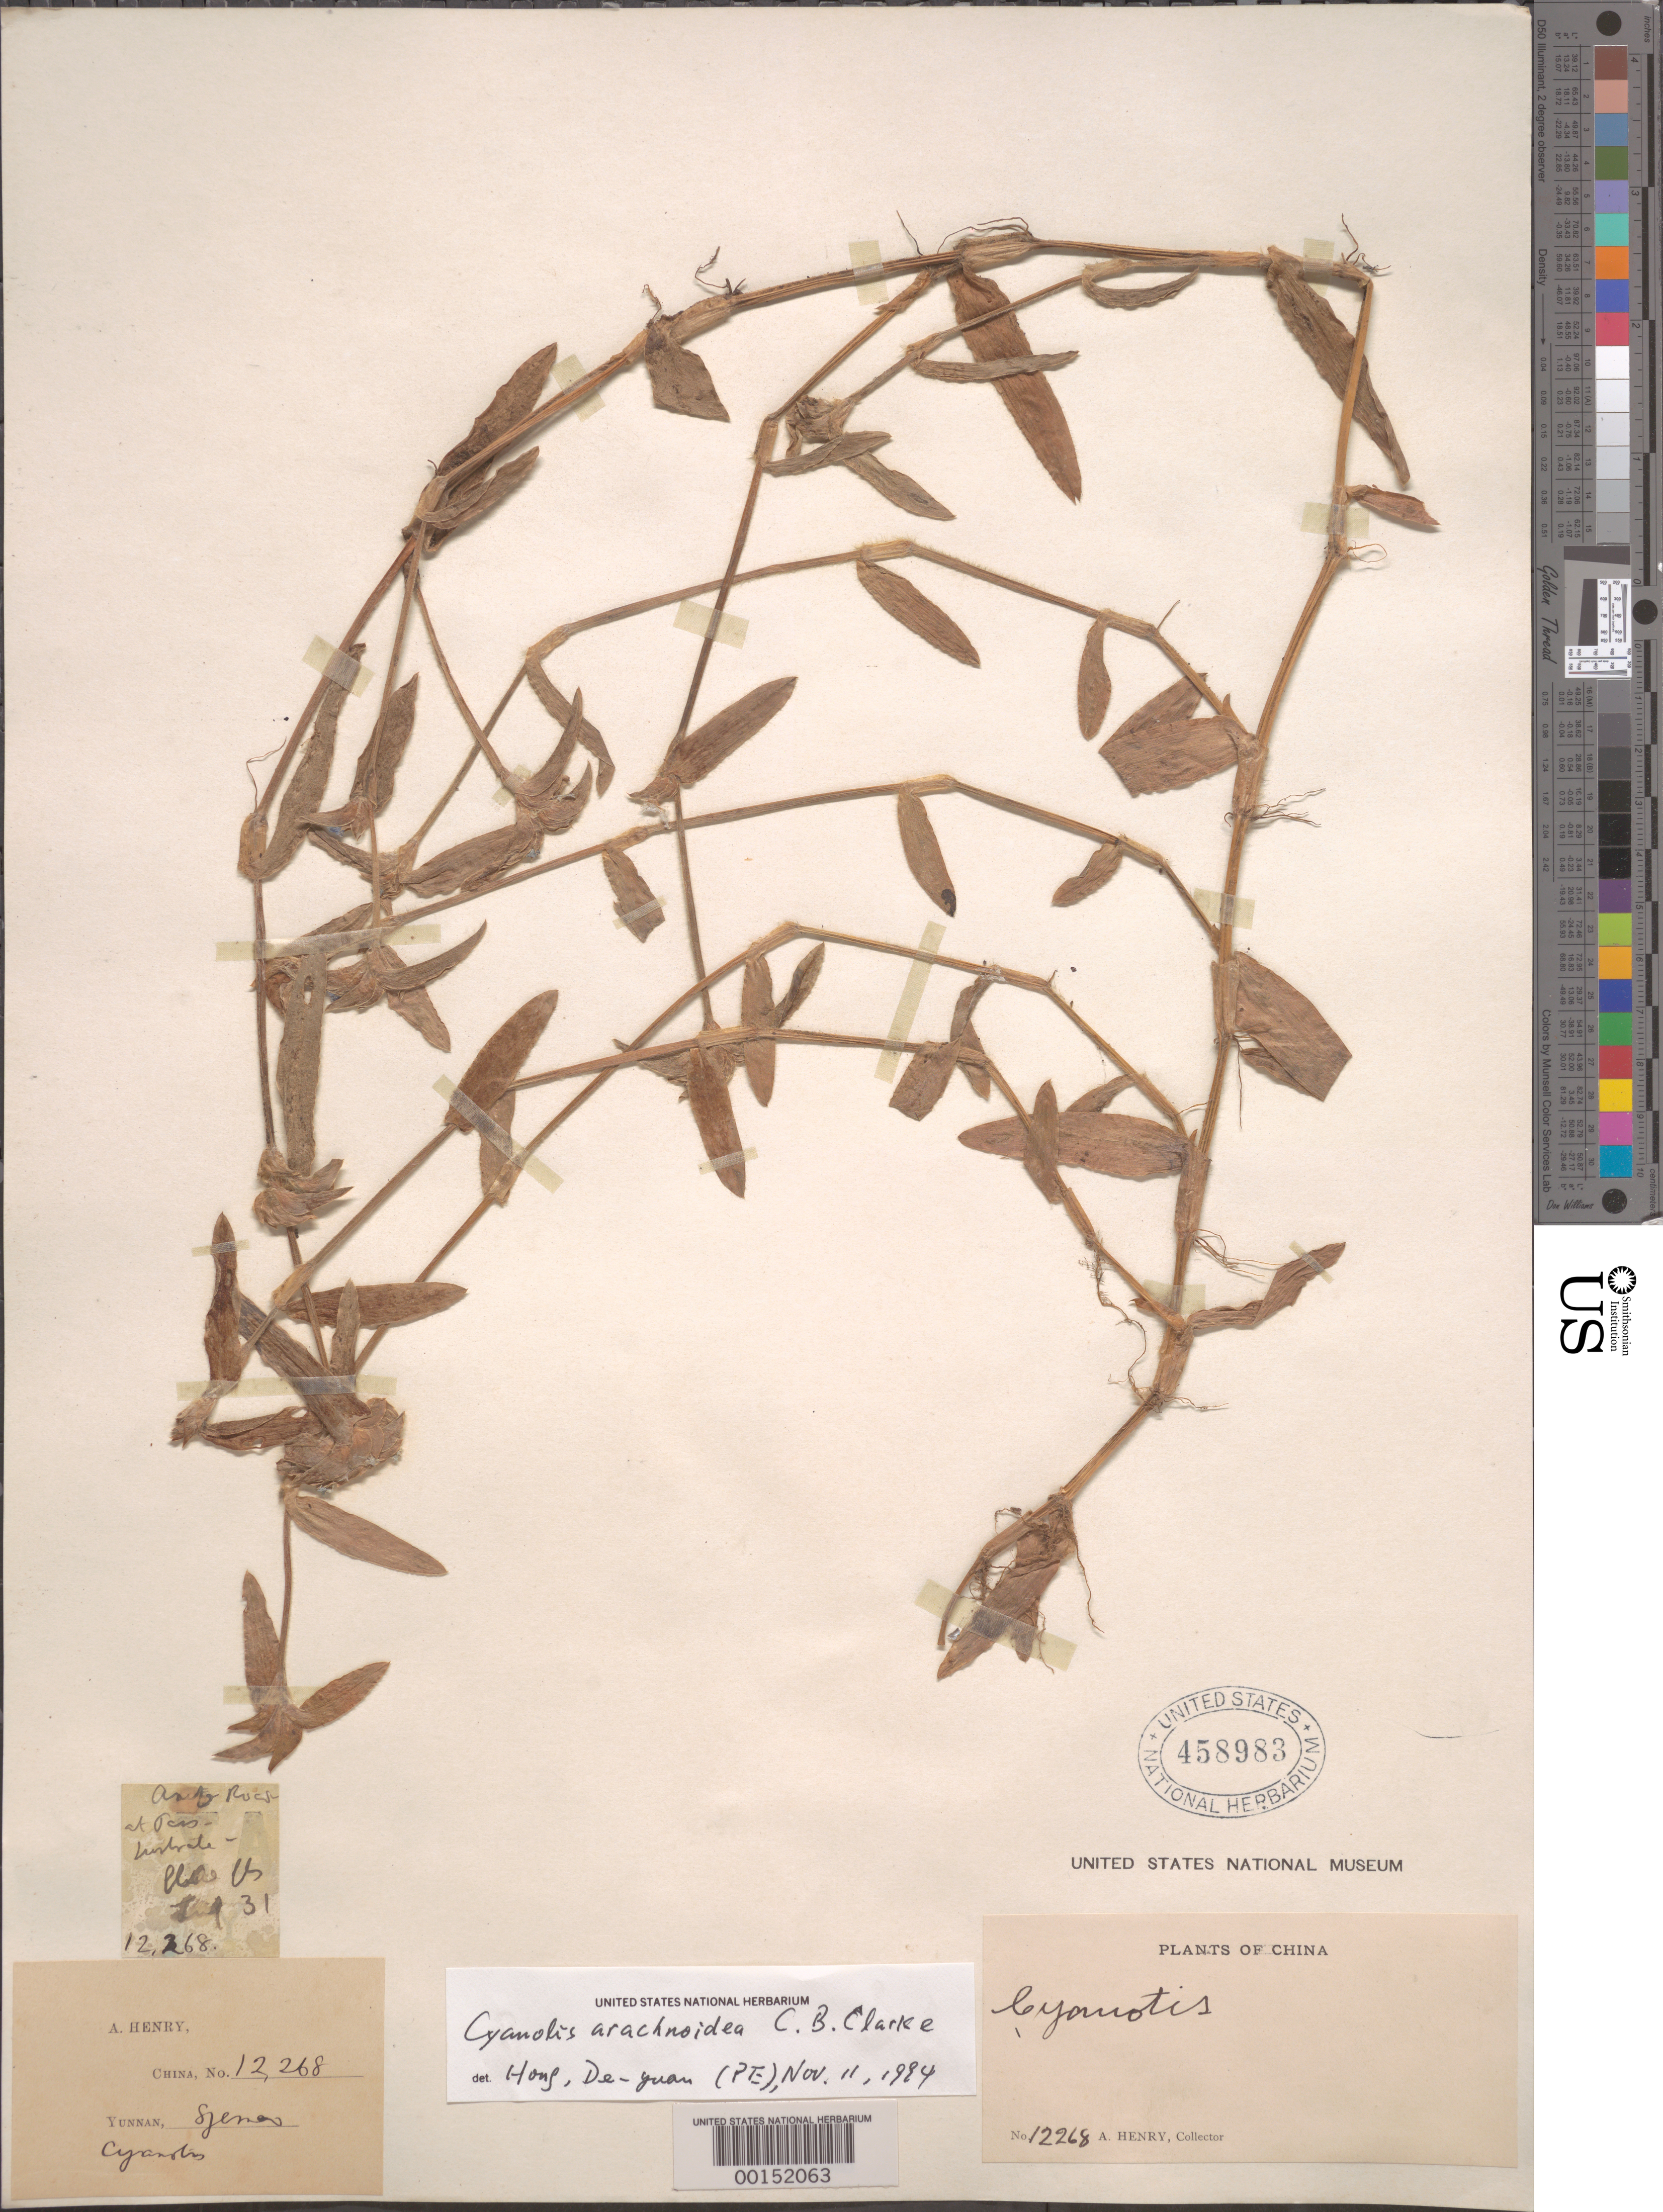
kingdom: Plantae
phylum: Tracheophyta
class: Liliopsida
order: Commelinales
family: Commelinaceae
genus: Cyanotis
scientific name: Cyanotis arachnoidea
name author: C.B. Clarke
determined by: Hong, D. Y.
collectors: A. Henry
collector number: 12268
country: China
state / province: Yunnan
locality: Szemoa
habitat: Rock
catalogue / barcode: US 458983